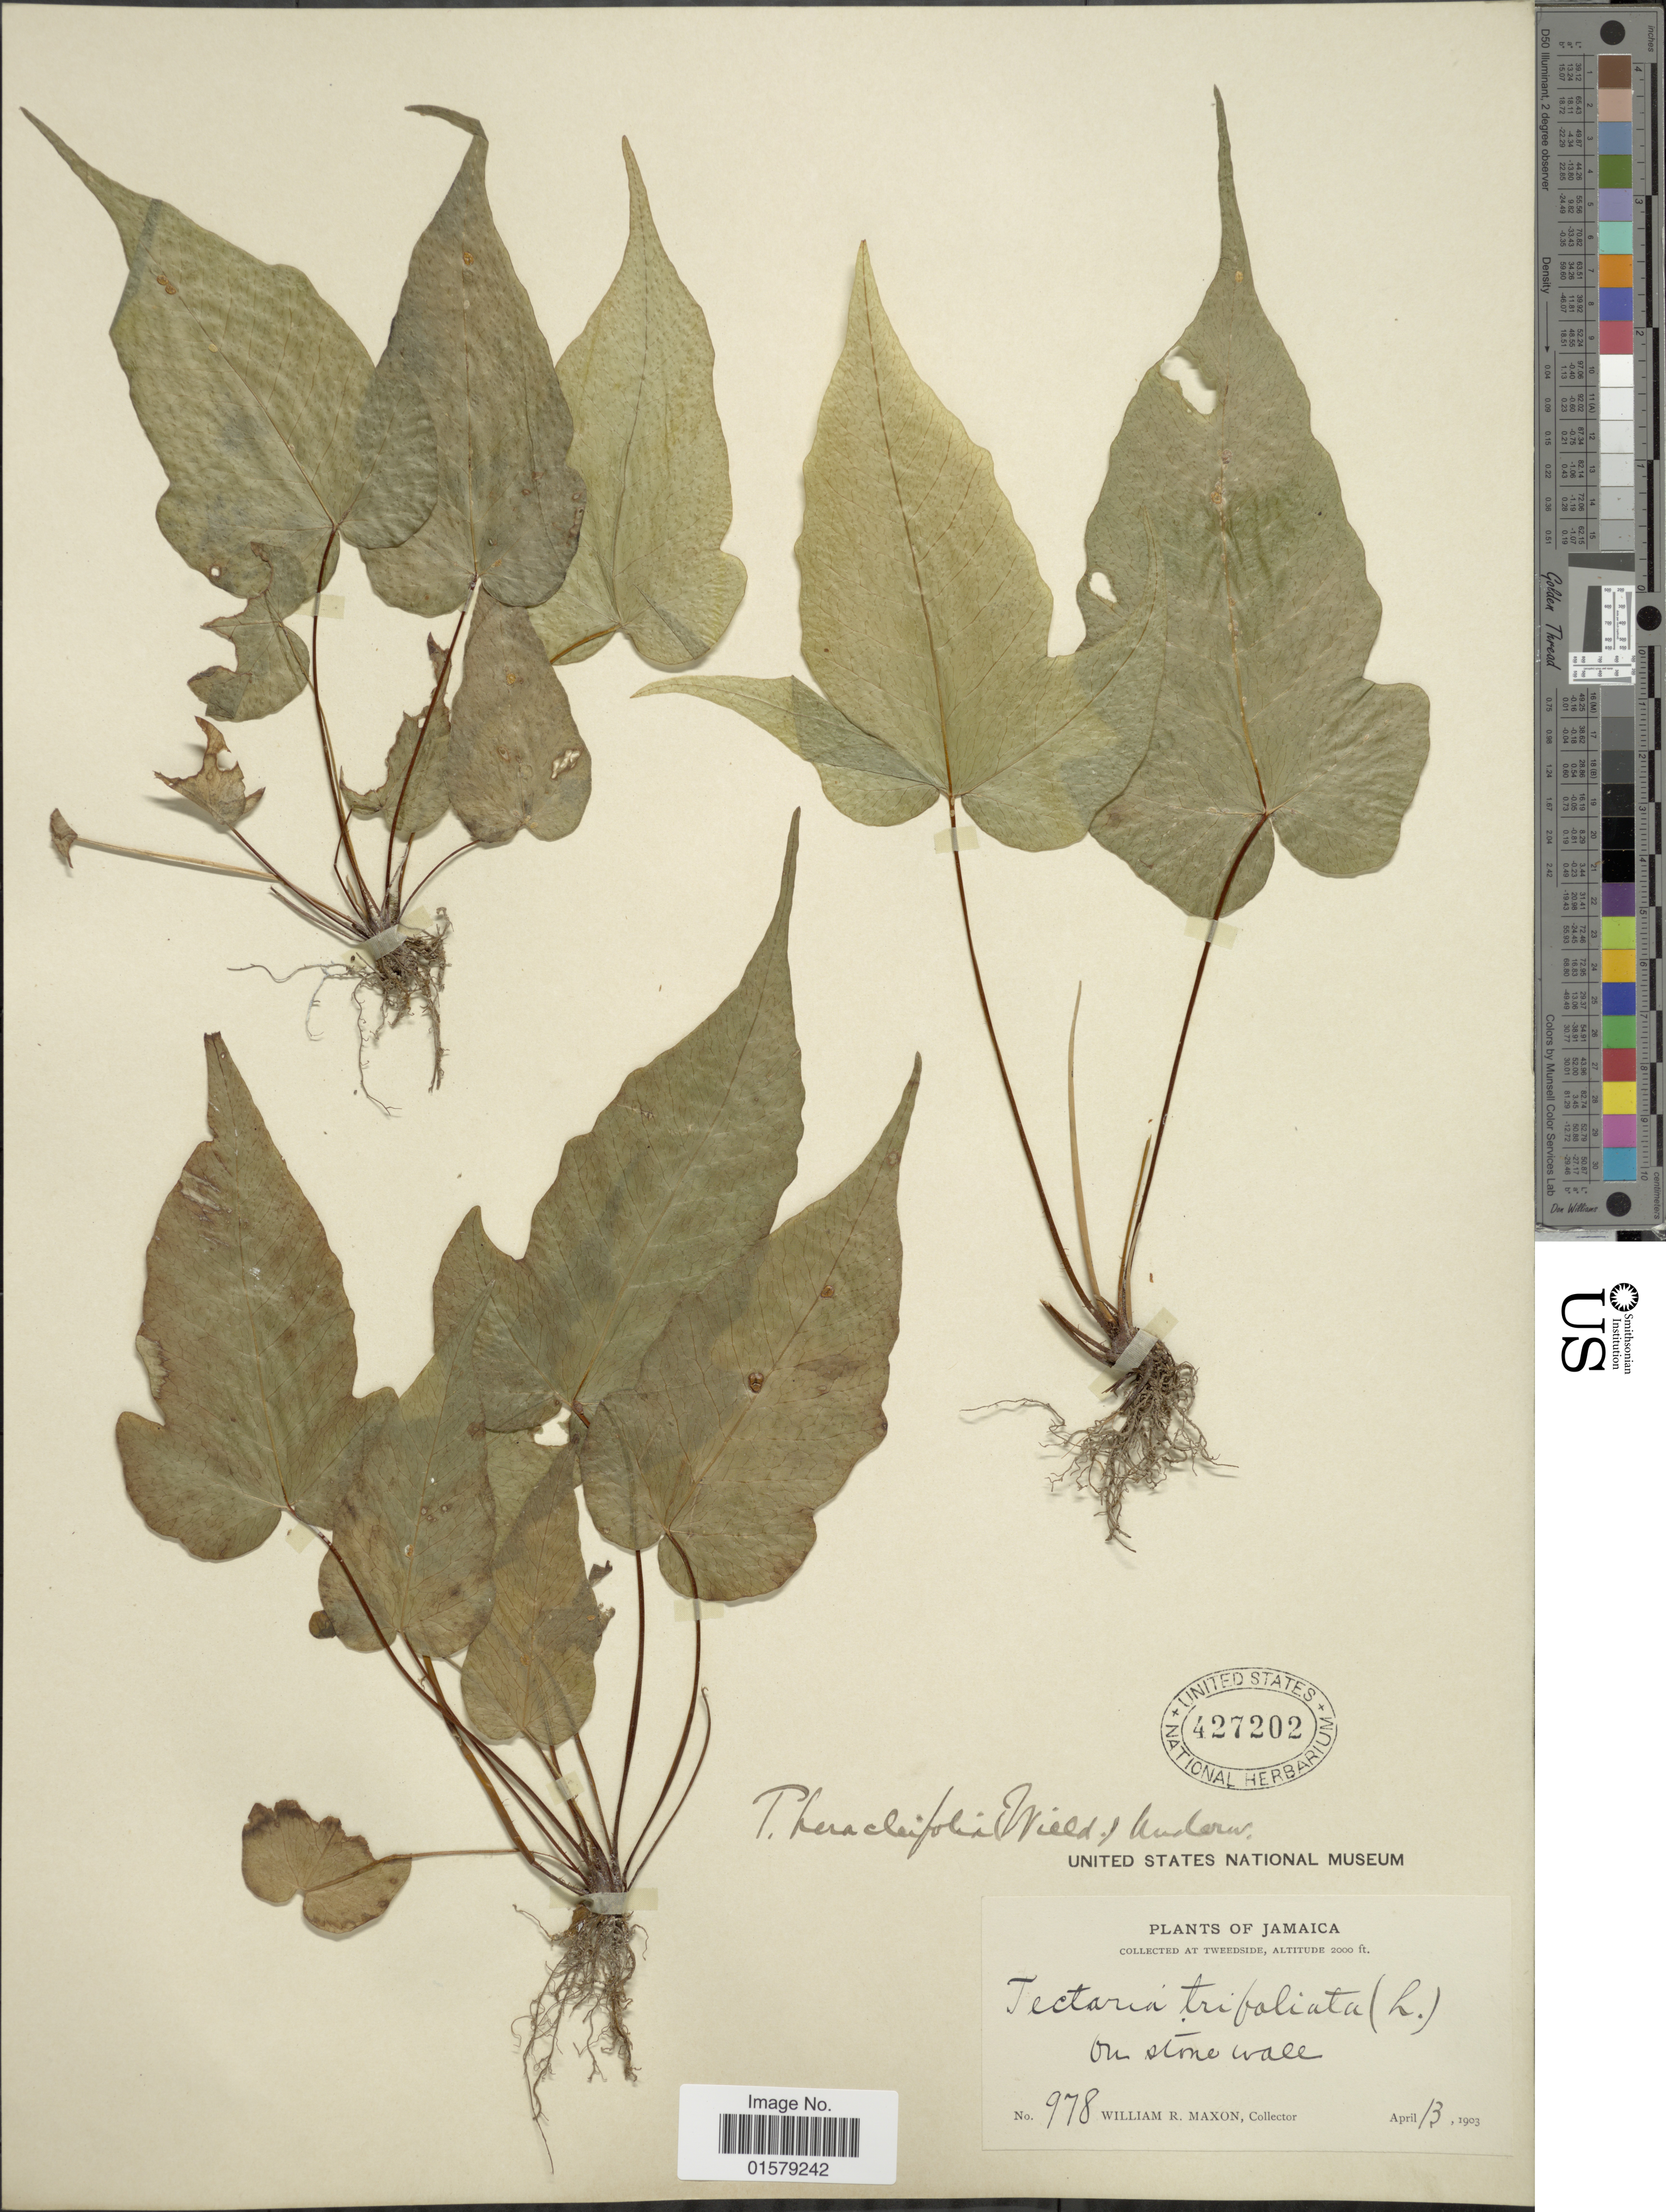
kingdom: Plantae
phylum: Tracheophyta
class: Polypodiopsida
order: Polypodiales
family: Tectariaceae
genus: Tectaria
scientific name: Tectaria heracleifolia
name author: (Willd.) Underw.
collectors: W. R. Maxon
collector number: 978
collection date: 1903-04-13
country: Jamaica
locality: Tweedside, on stone wall.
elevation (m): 610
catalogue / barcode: US 427202